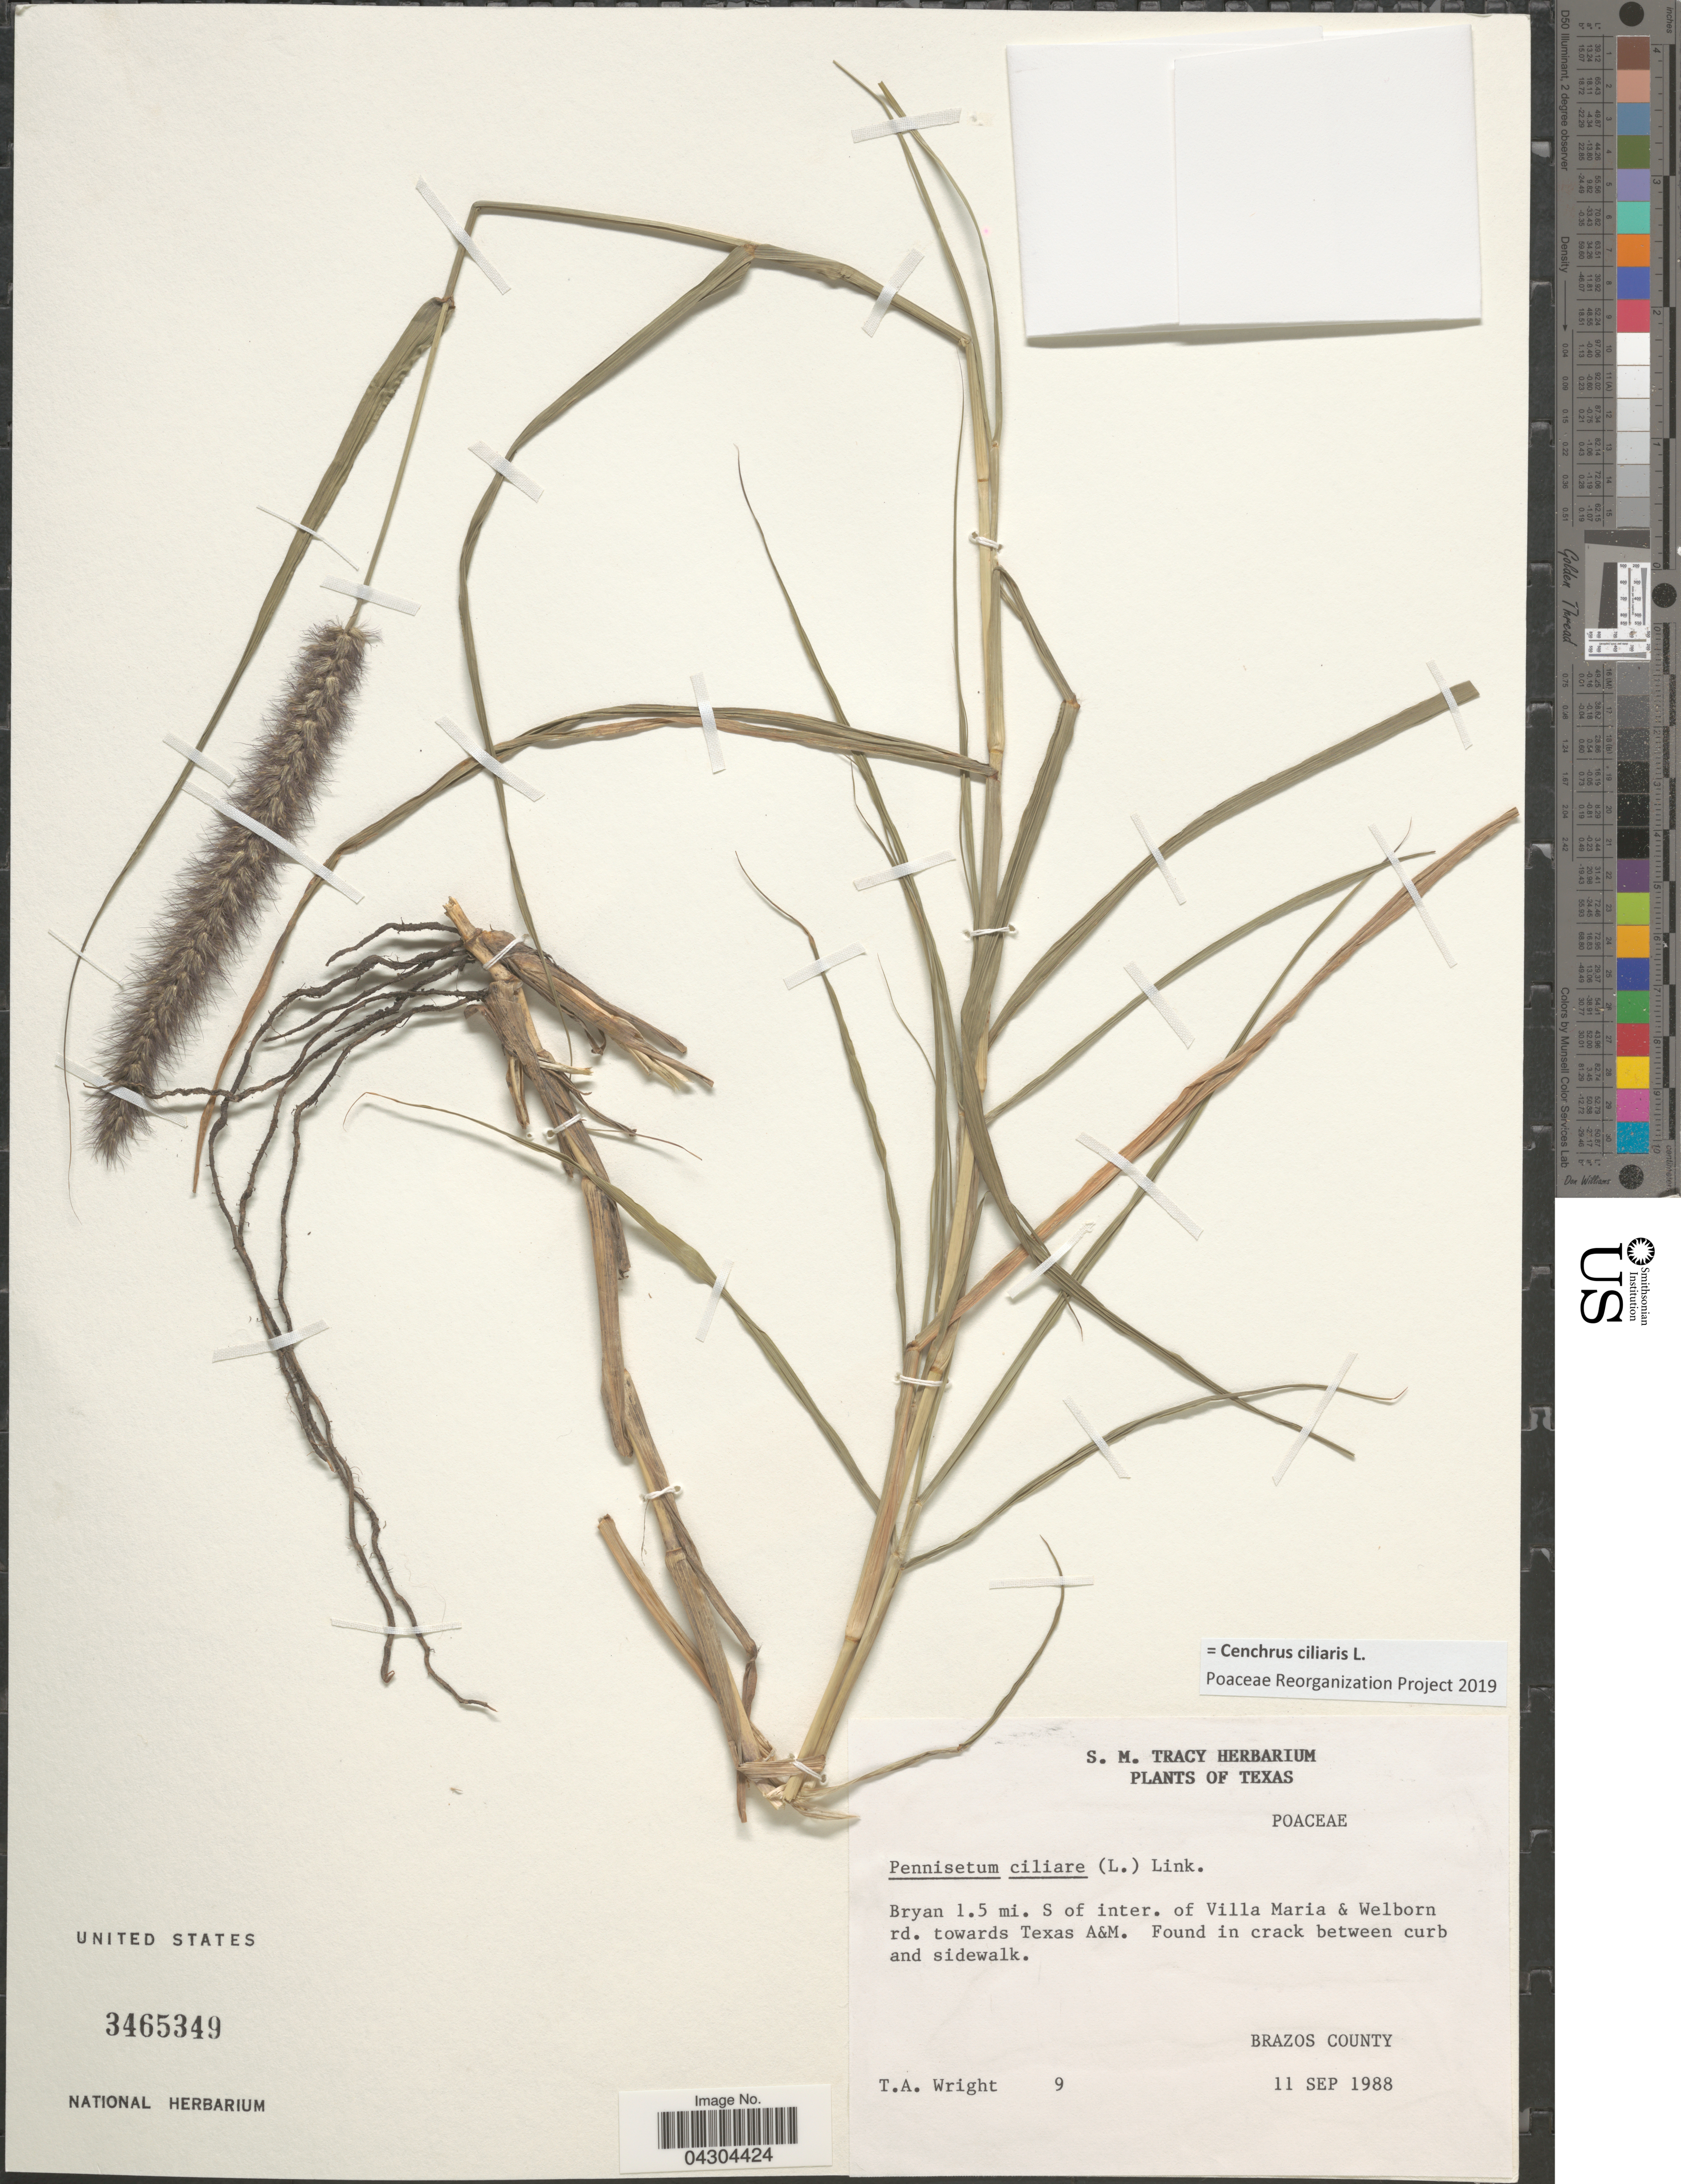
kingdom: Plantae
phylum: Tracheophyta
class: Liliopsida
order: Poales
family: Poaceae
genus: Cenchrus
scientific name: Cenchrus ciliaris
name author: L.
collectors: T. Wright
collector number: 9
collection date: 1988-09-11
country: United States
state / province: Texas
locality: Bryan 1.5 mi. S of inter. of Villa Maria & Welborn rd. towards Texas A&M. Found in crack between curb and sidewalk. Brazos County.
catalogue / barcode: US 3465349